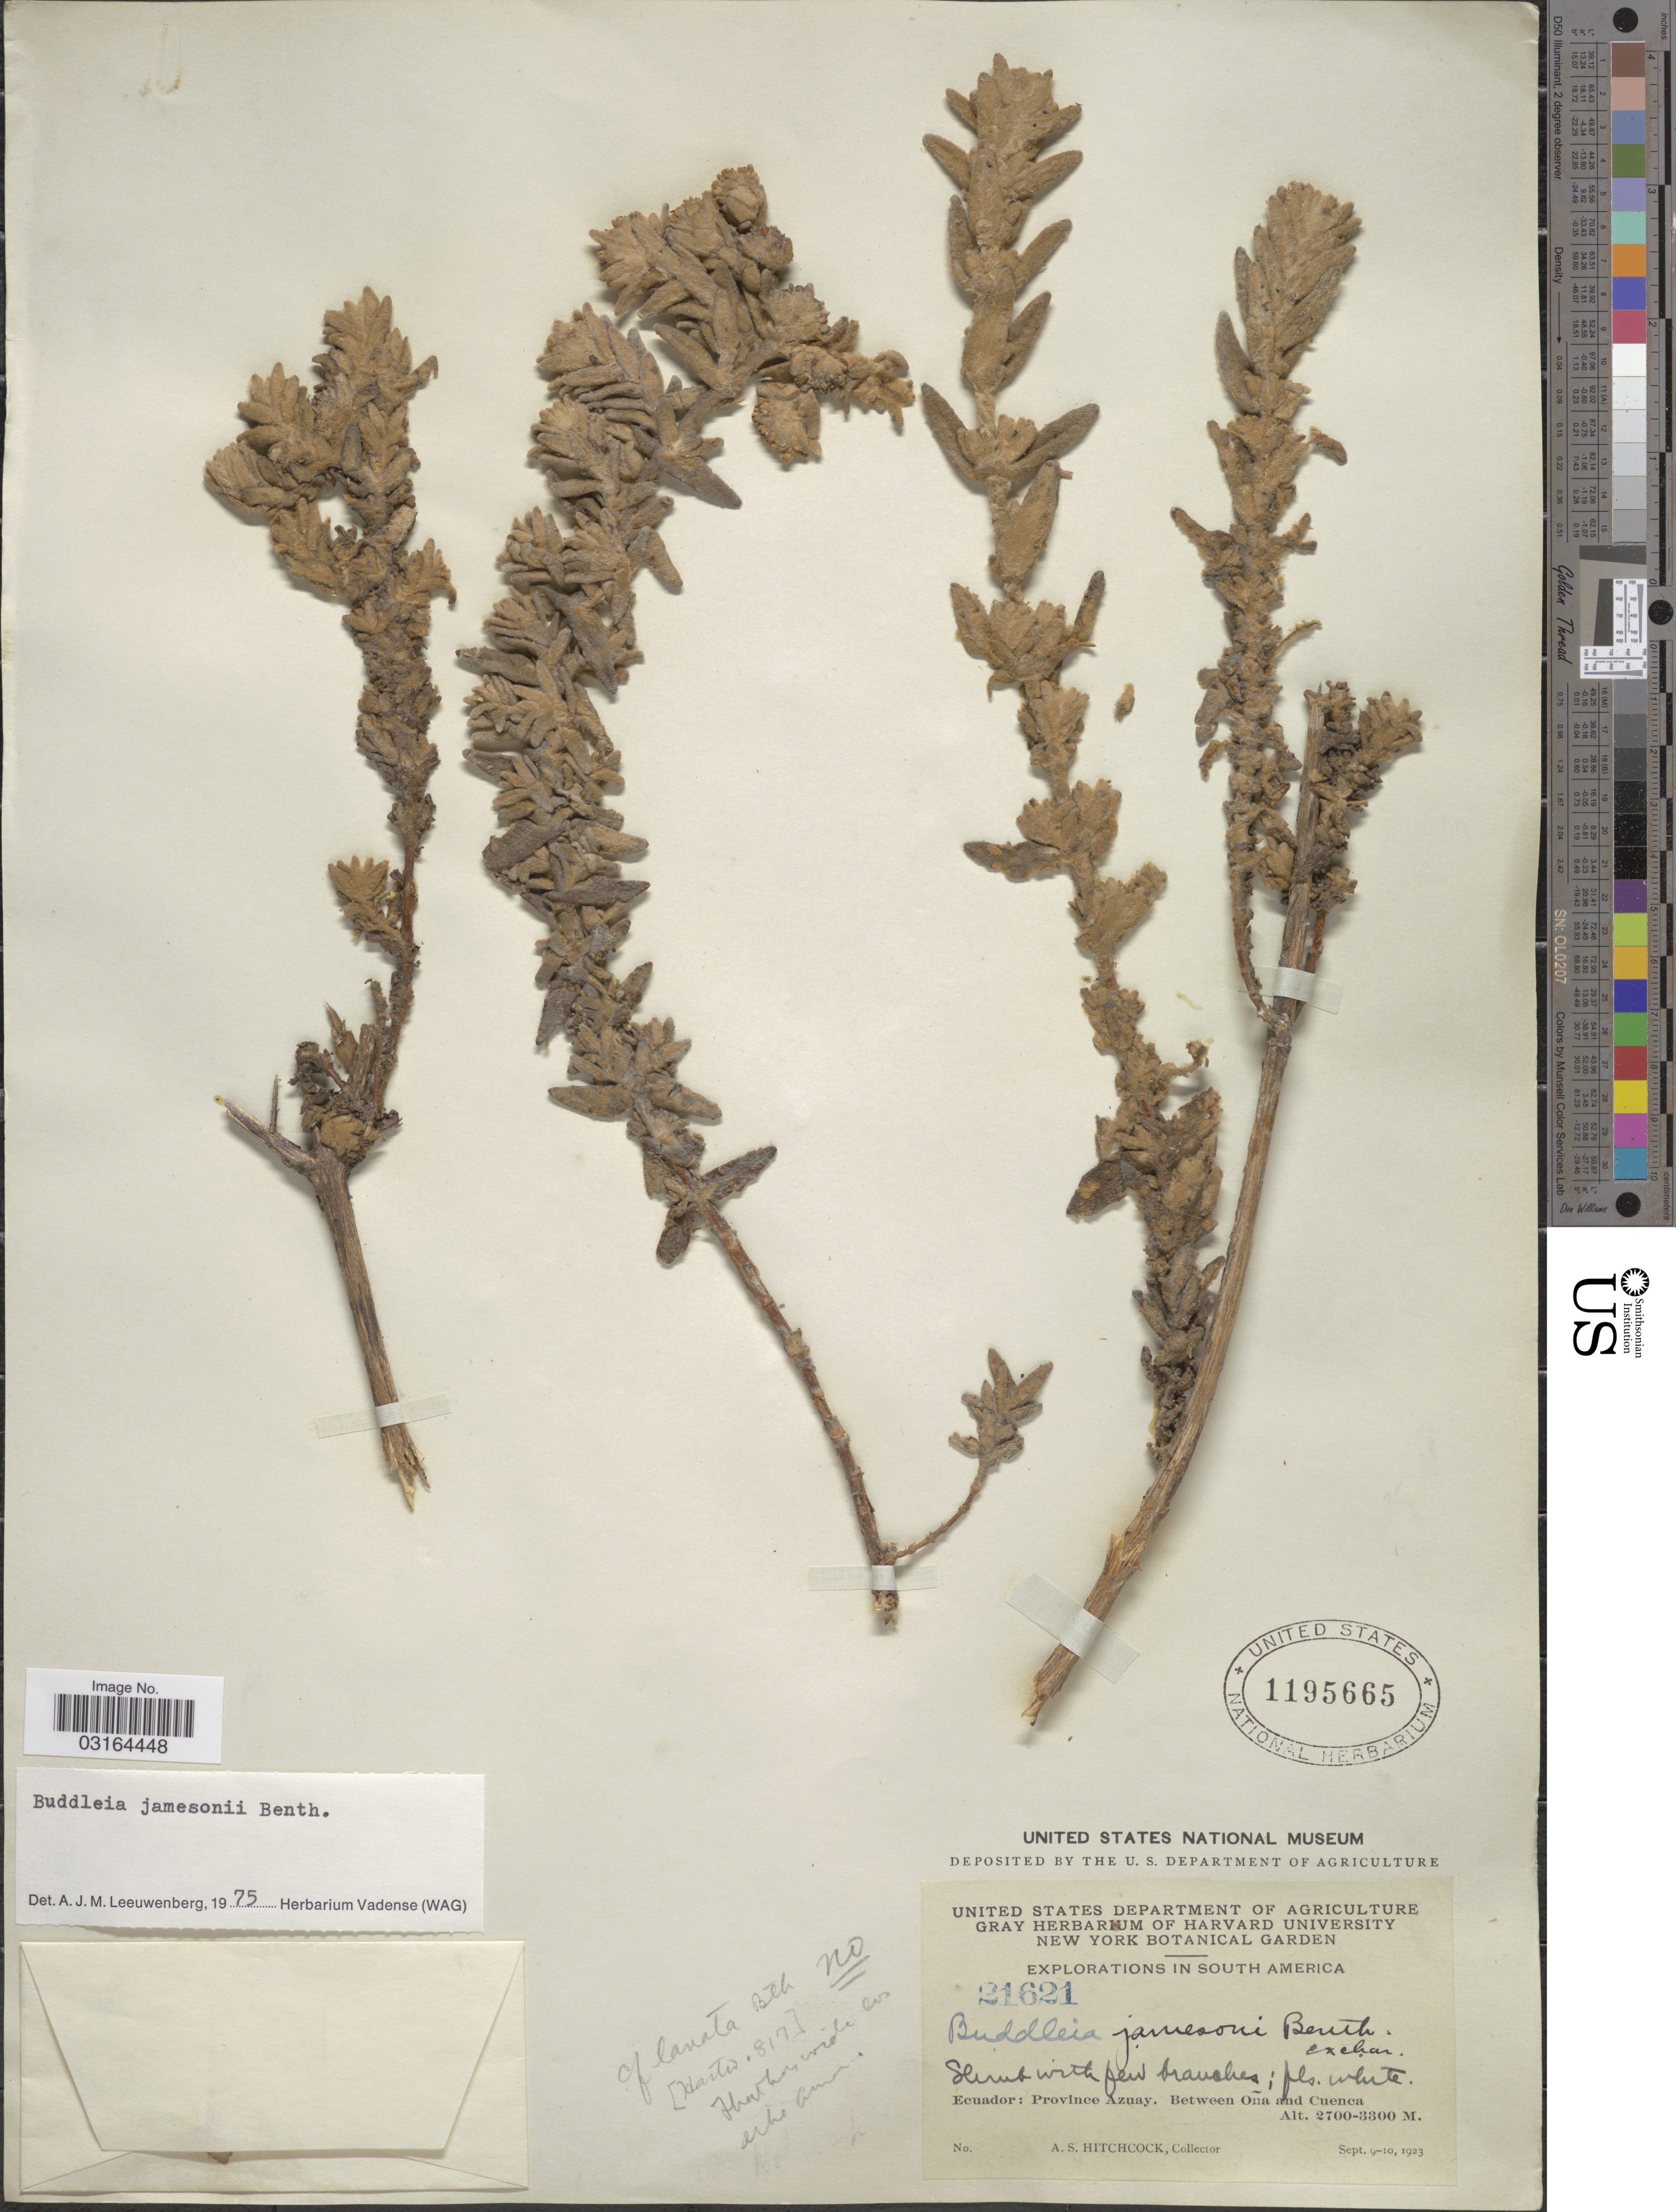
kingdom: Plantae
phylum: Tracheophyta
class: Magnoliopsida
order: Lamiales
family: Scrophulariaceae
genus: Buddleja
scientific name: Buddleja jamesonii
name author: Benth.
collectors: A. S. Hitchcock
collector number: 21621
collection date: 1923-09-09/1923-09-10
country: Ecuador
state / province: Azuay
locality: Province Azuay. Between Oña and Cuenca.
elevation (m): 2700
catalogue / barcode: US 1195665